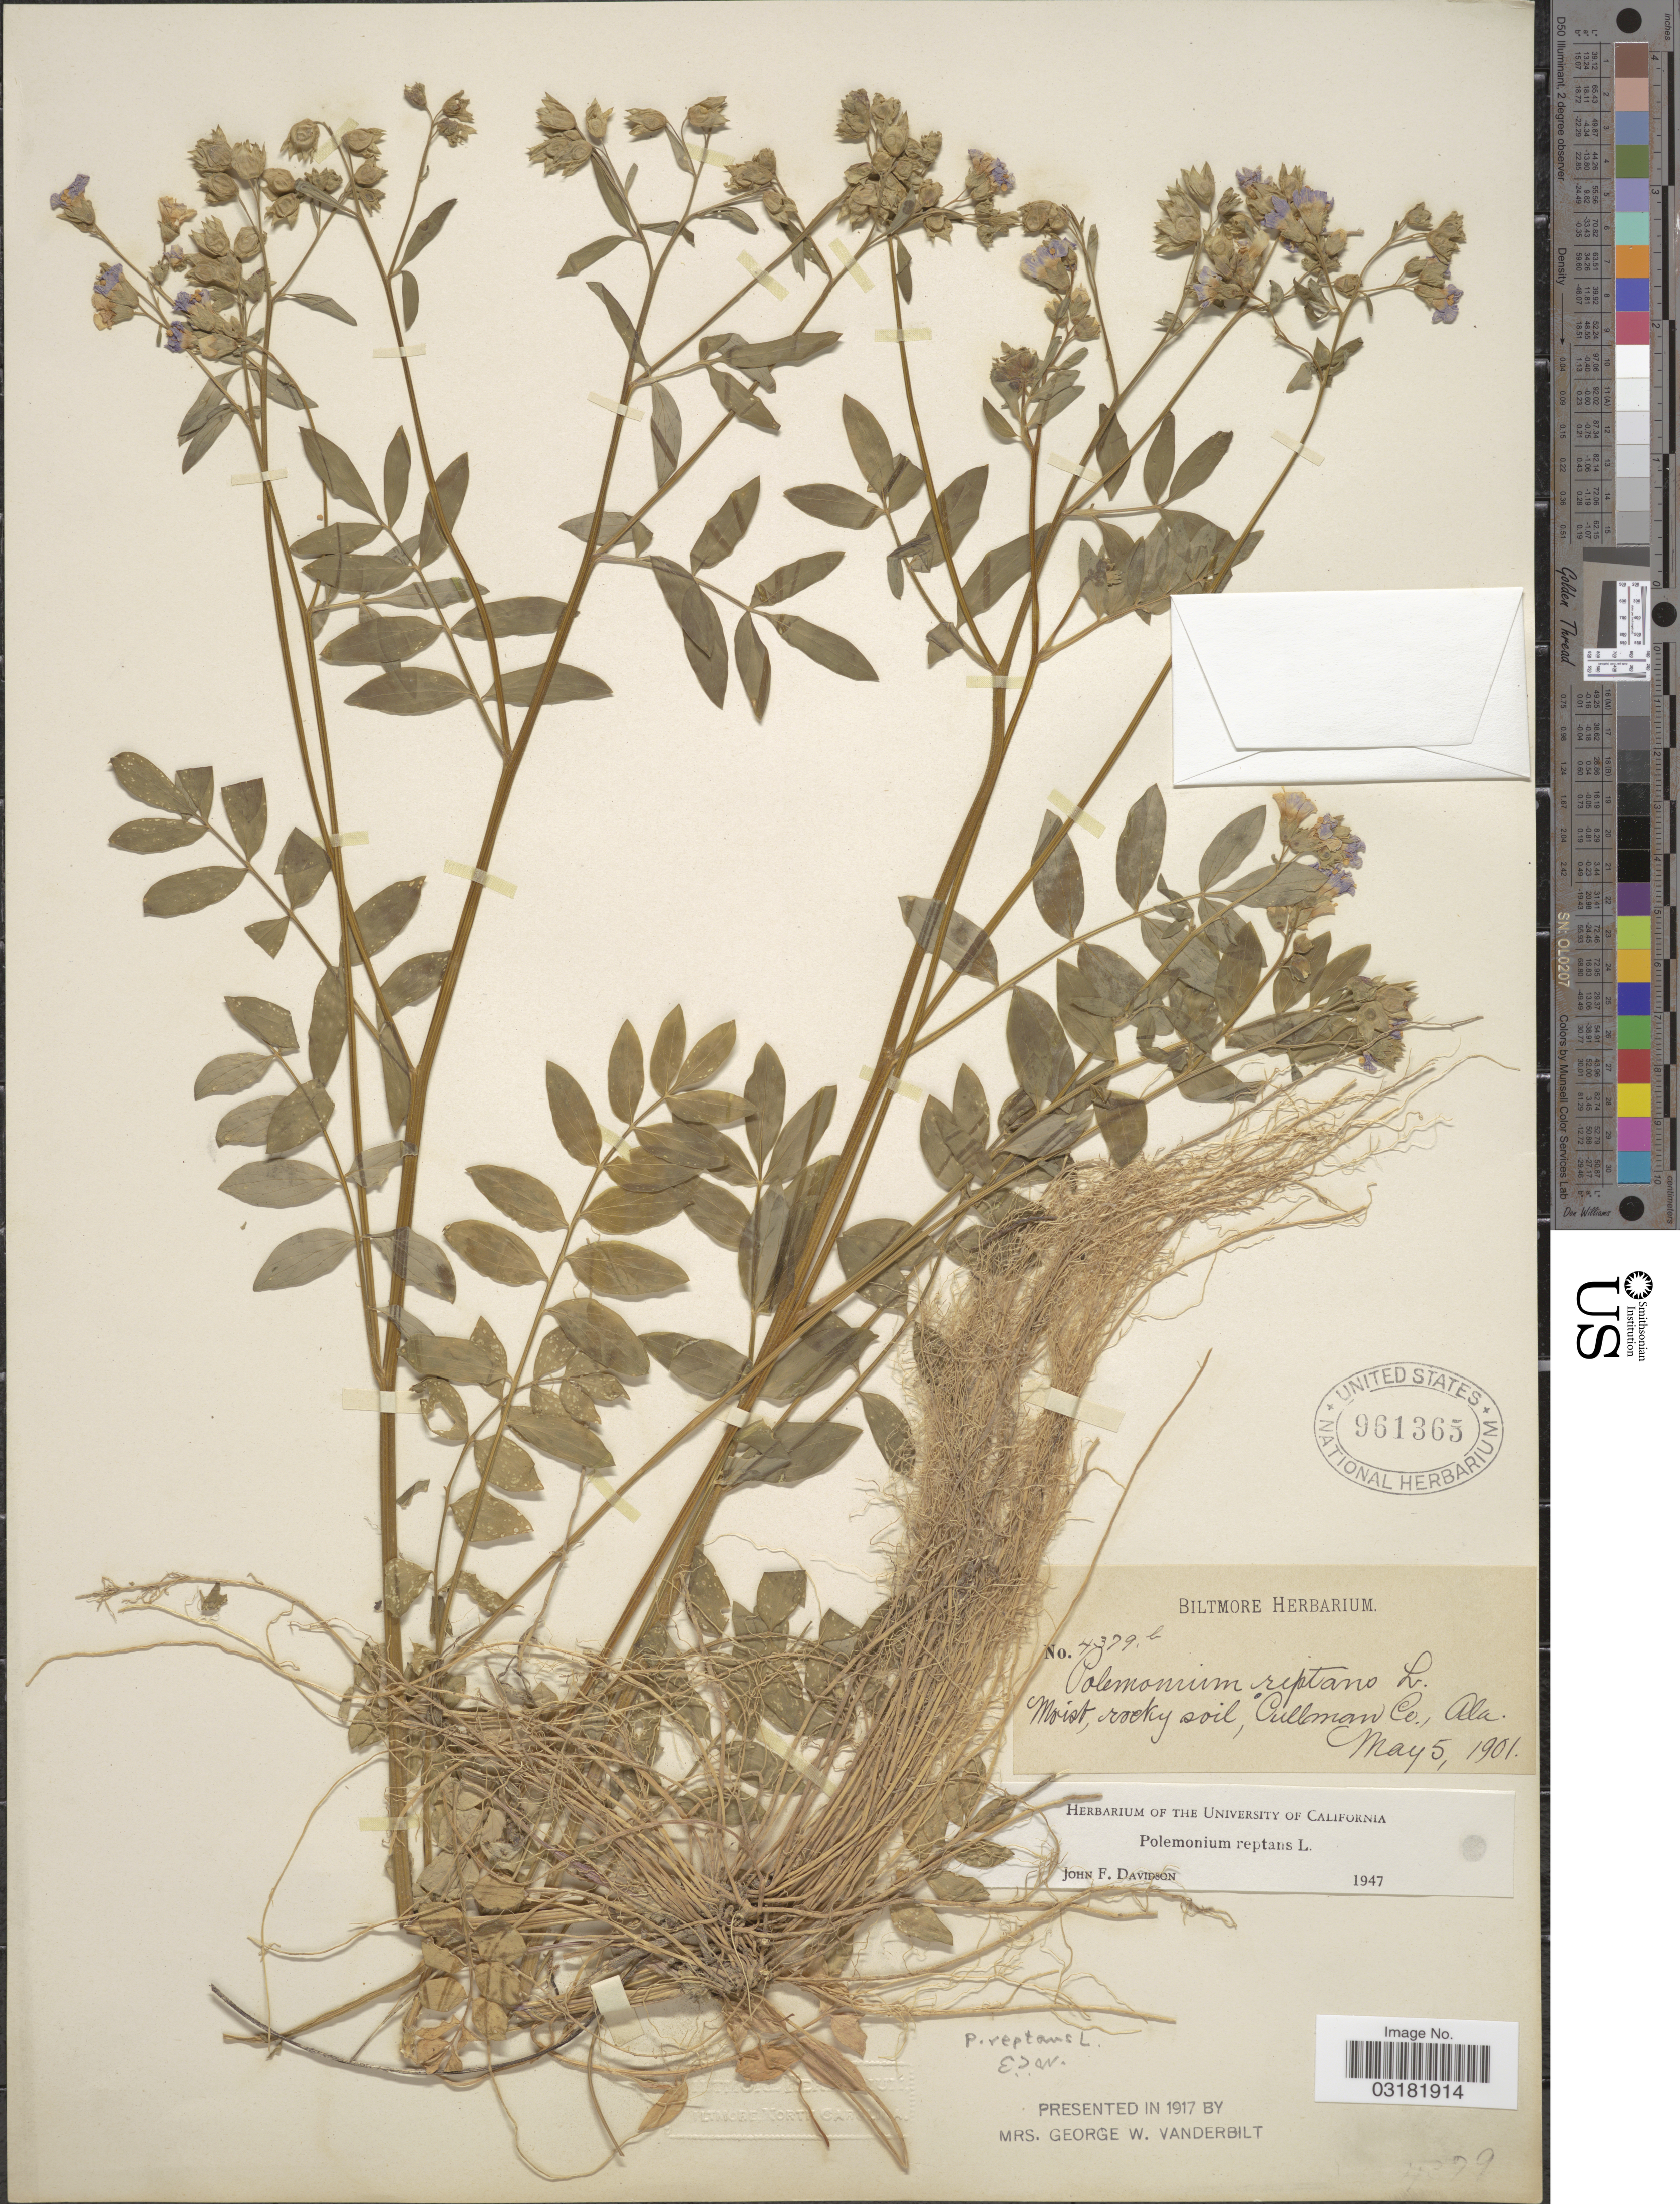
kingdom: Plantae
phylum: Tracheophyta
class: Magnoliopsida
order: Ericales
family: Polemoniaceae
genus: Polemonium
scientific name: Polemonium reptans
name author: L.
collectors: ex herb. Biltmore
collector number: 4379b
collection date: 1901-05-05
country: United States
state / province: Alabama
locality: Moist, rocky soil, Cullman Co.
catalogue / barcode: US 961365